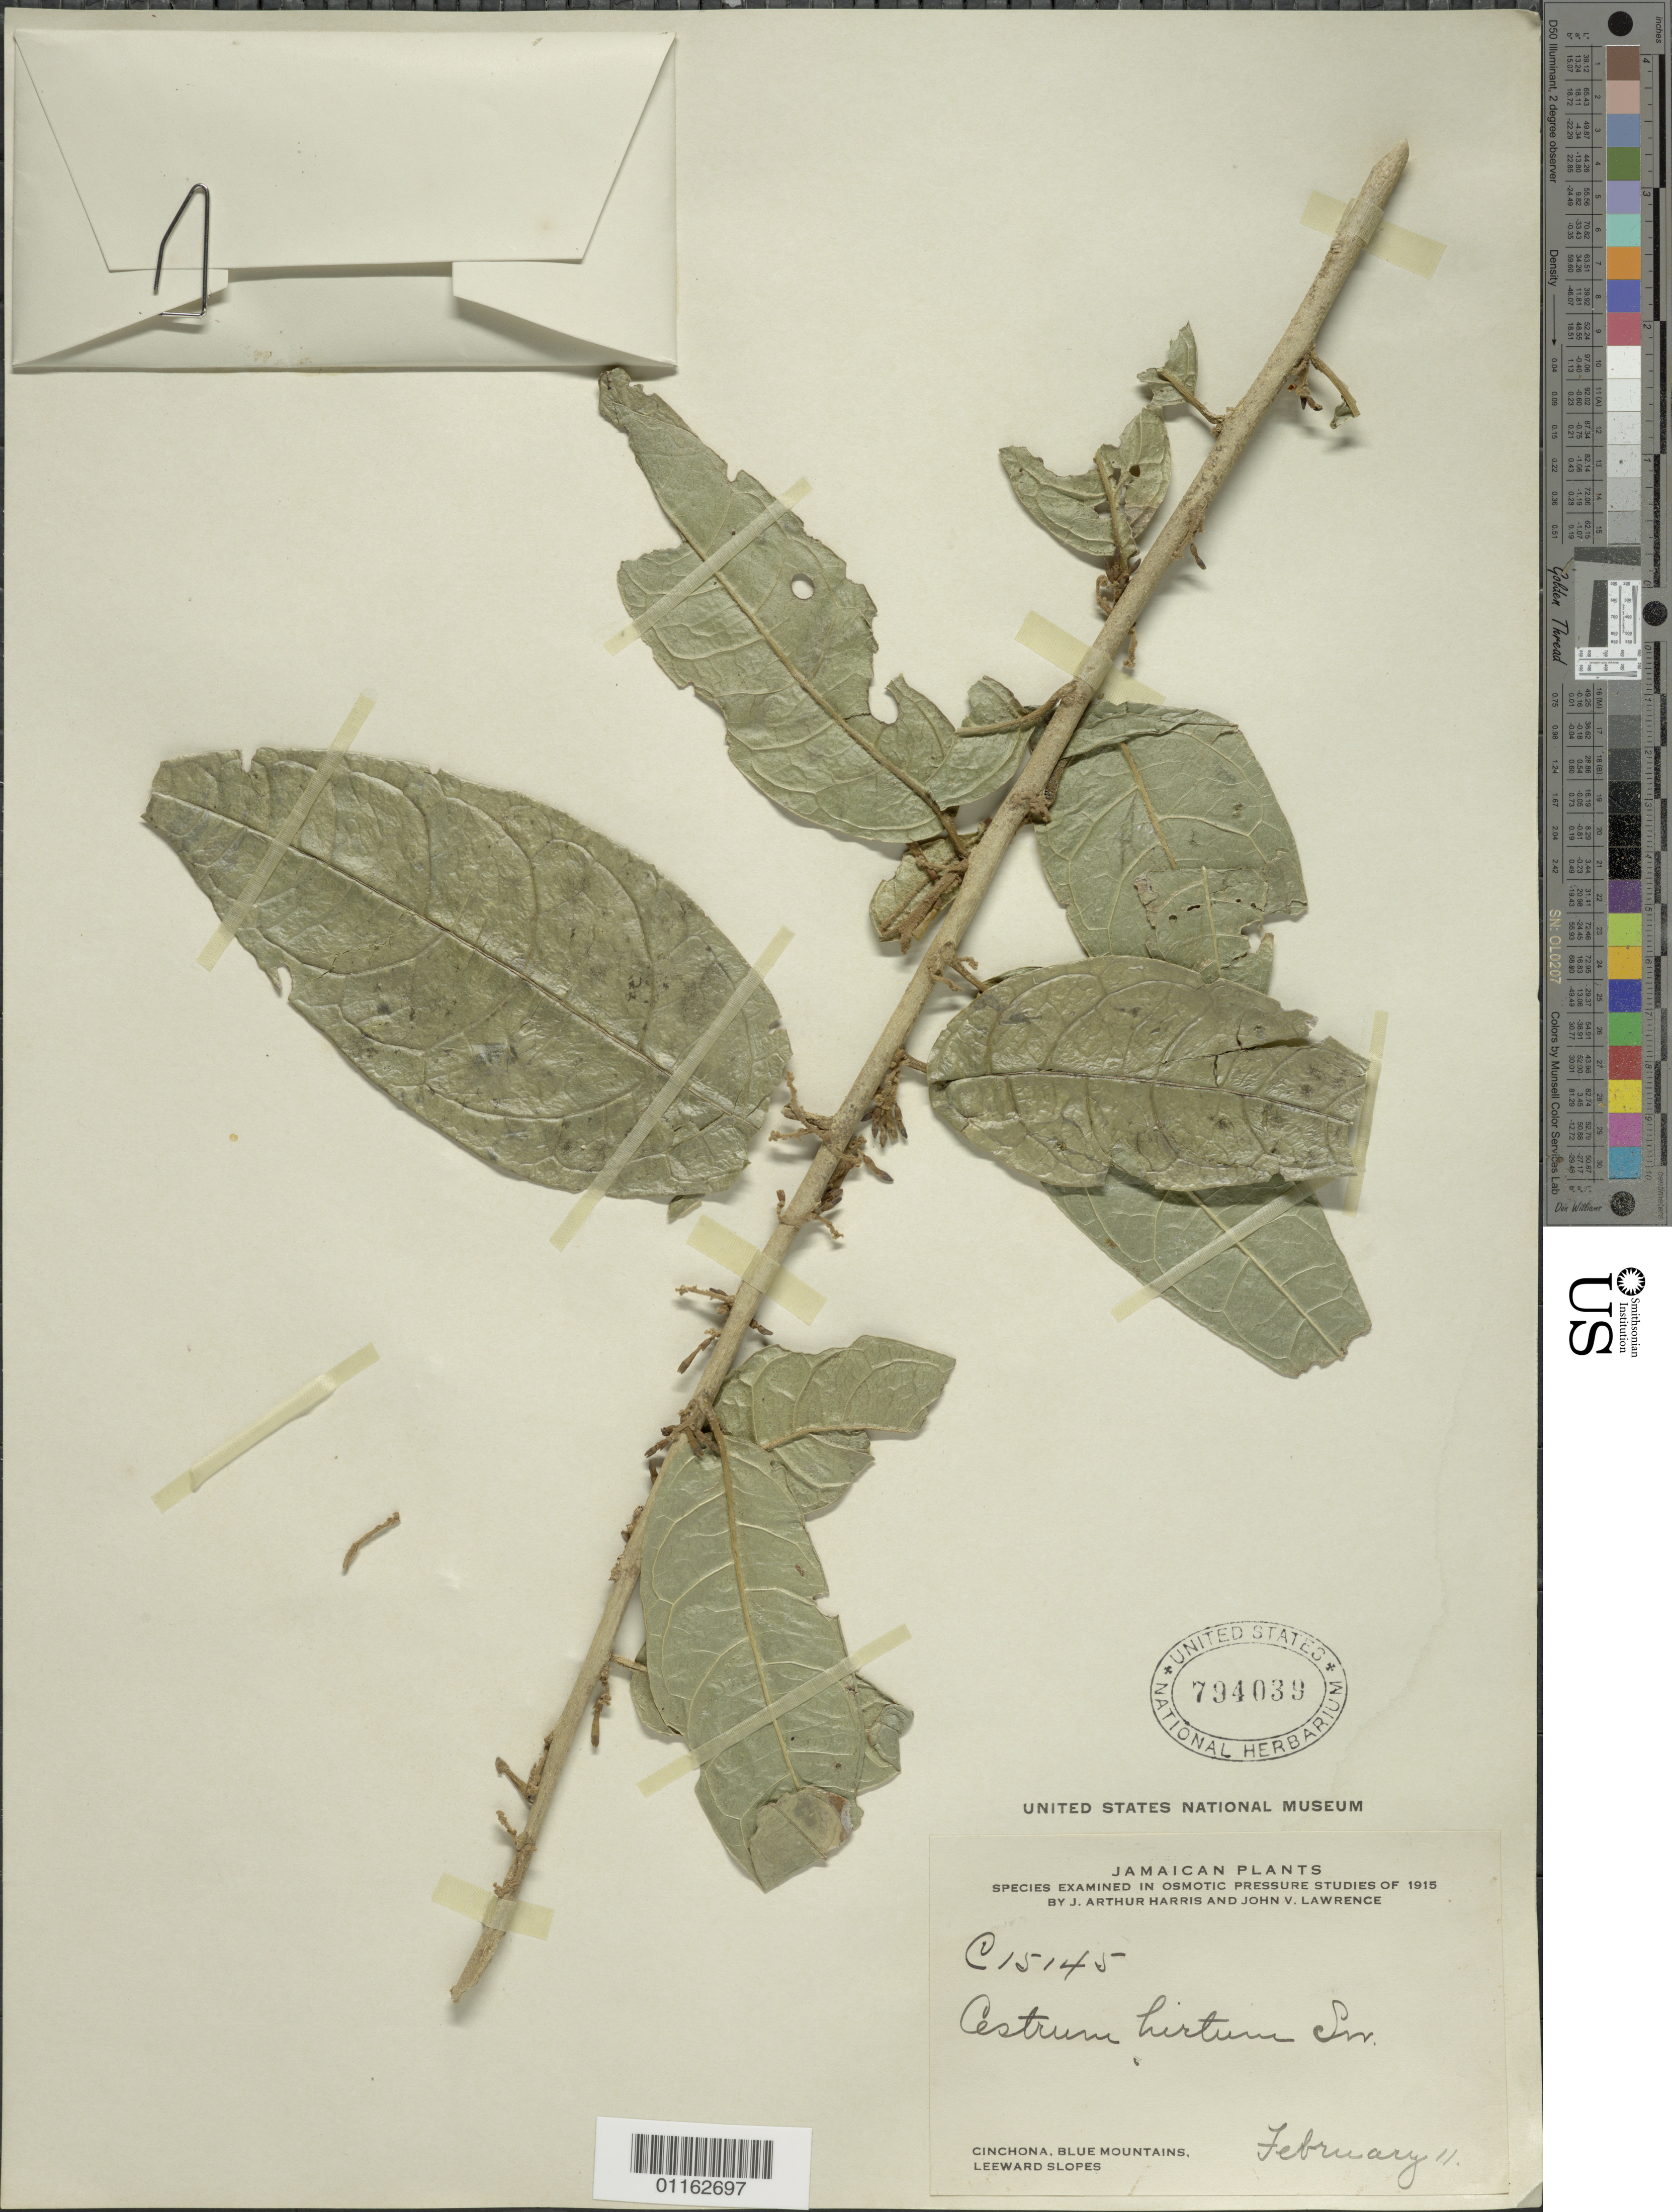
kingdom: Plantae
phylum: Tracheophyta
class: Magnoliopsida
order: Solanales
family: Solanaceae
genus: Cestrum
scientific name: Cestrum hirtum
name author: Sw.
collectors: J. A. Harris & J. Lawrence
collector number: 15145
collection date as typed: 11 Feb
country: Jamaica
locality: Cinchona, blue mountains; Leeward slopes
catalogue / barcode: US 794039